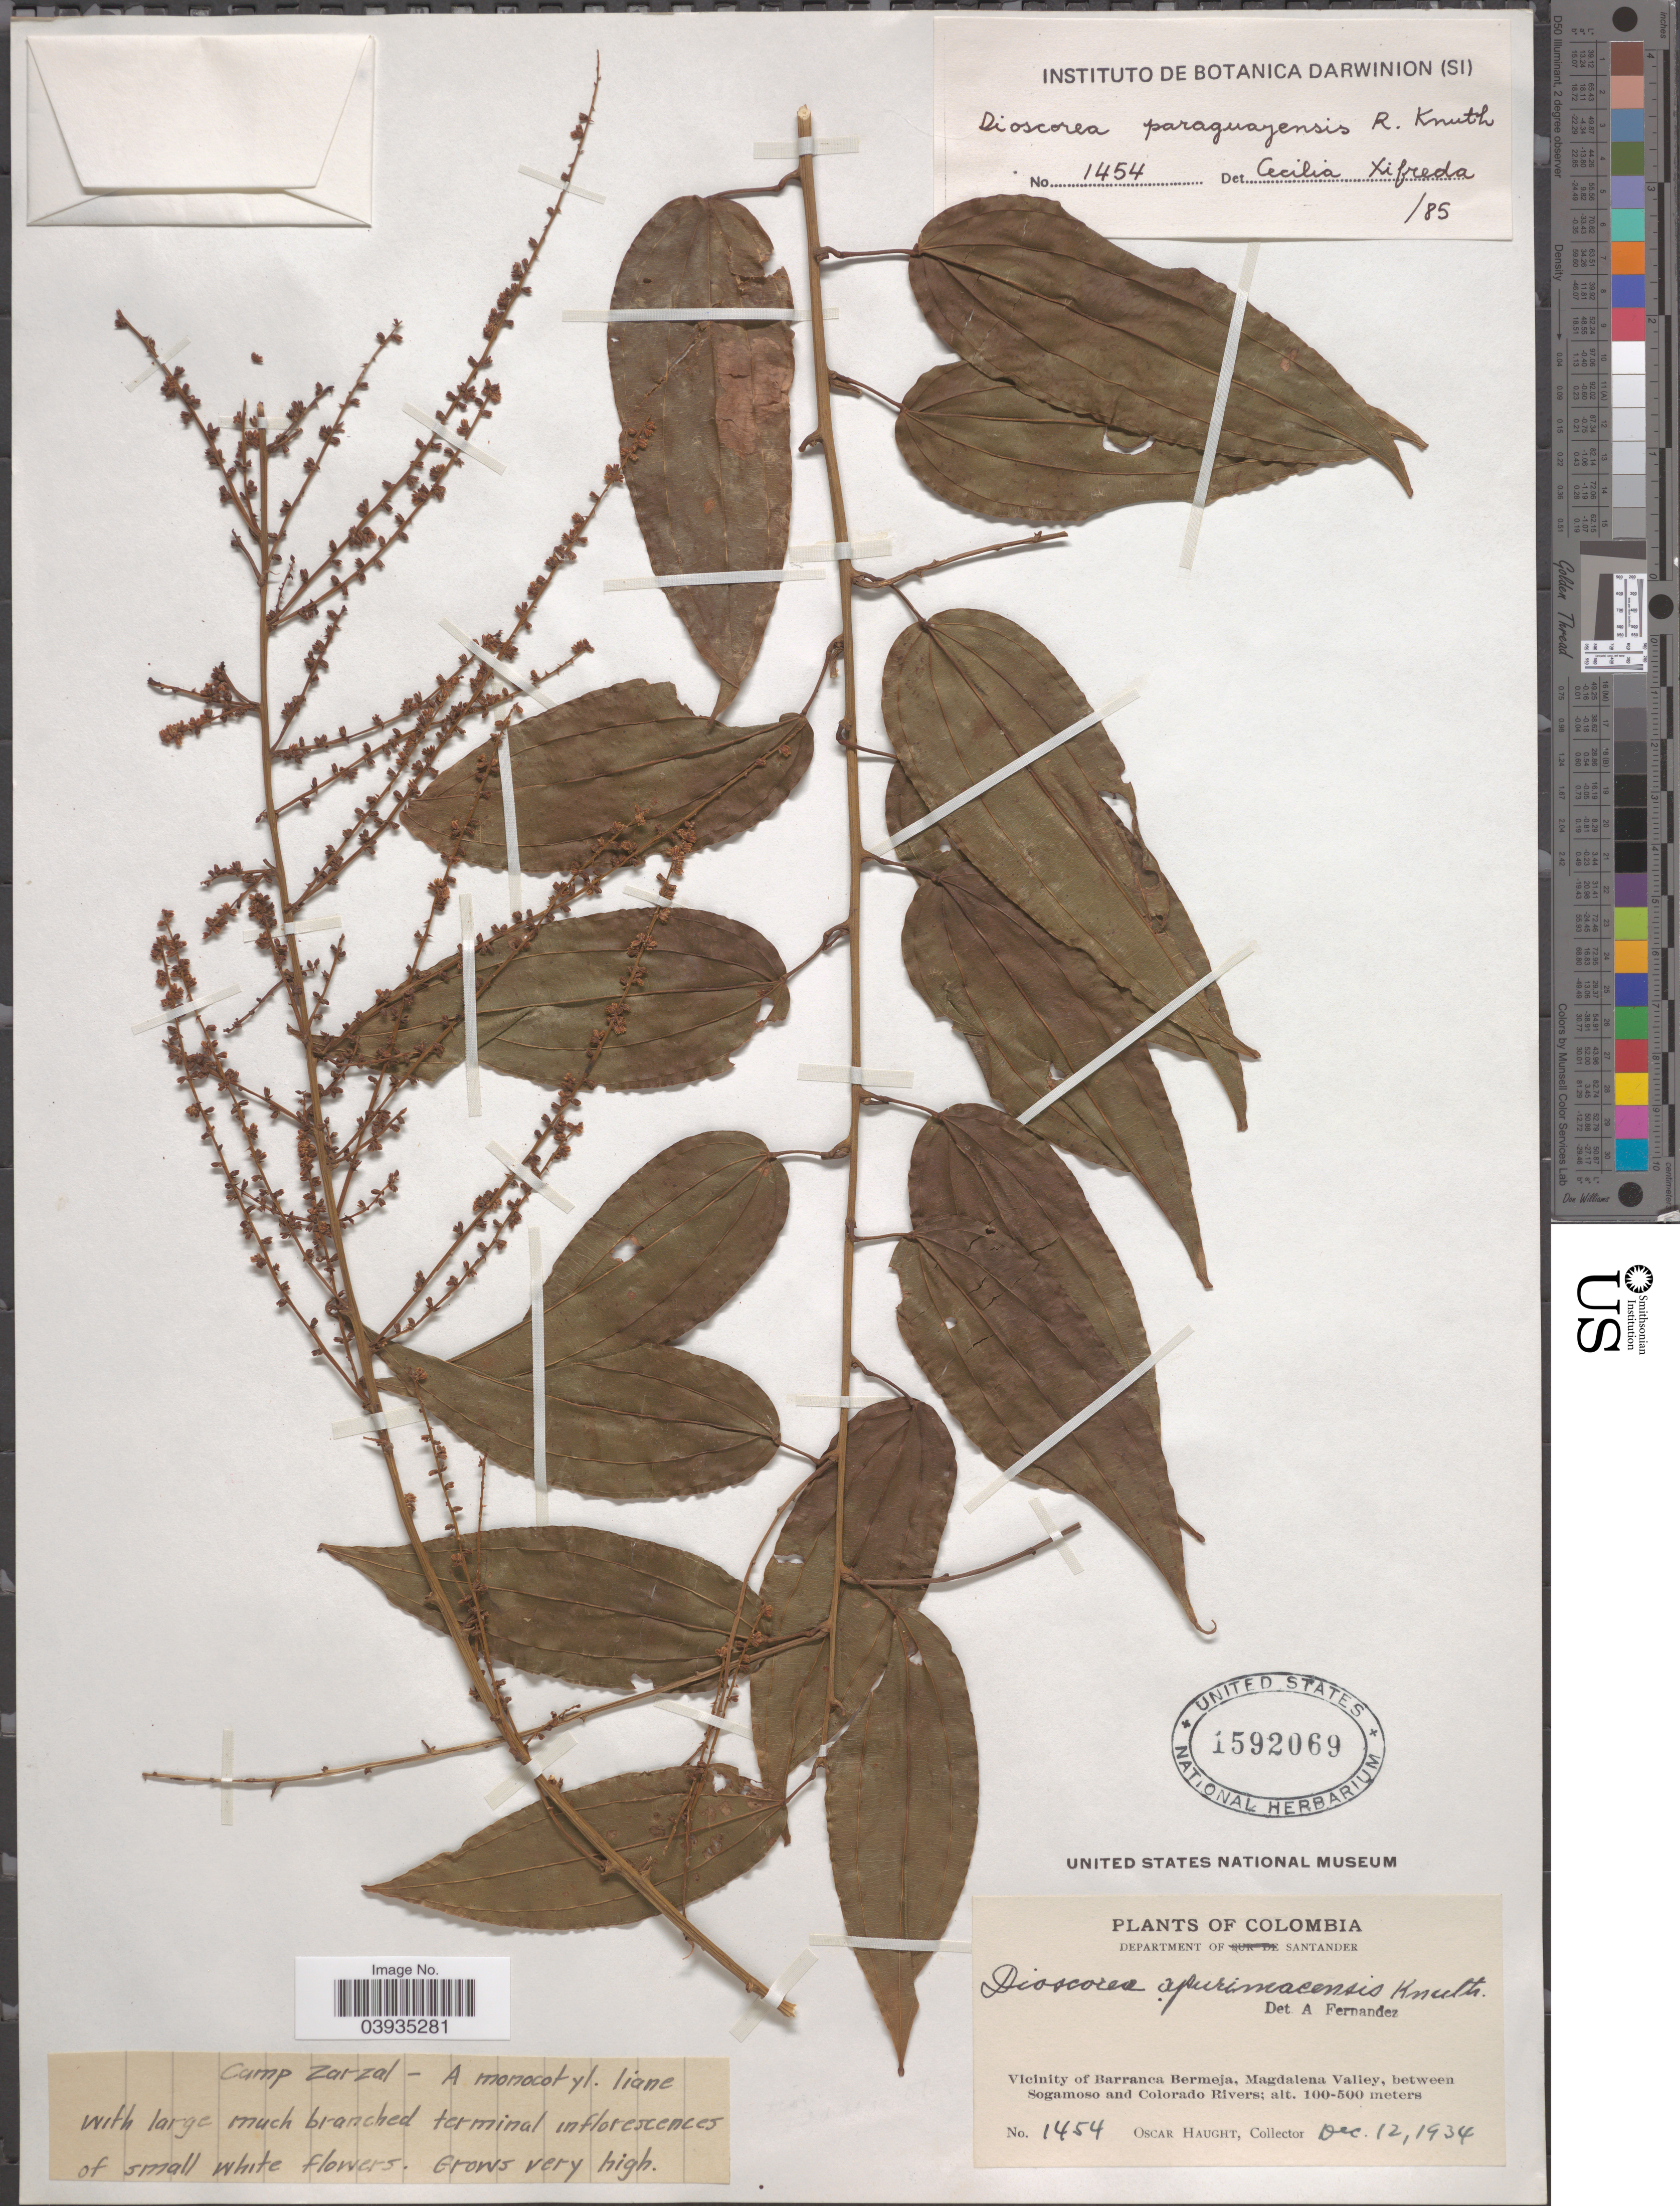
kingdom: Plantae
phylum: Tracheophyta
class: Liliopsida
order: Dioscoreales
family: Dioscoreaceae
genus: Dioscorea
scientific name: Dioscorea paraguayensis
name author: R. Knuth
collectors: O. L. Haught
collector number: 1454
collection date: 1934-12-12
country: Colombia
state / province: Santander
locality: Department of Santander. Vicinity of Barranca Bermeja, Magdalena Valley, between Sogamoso and Colorado Rivers. Camp Zarzal.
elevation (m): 100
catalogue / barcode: US 1592069